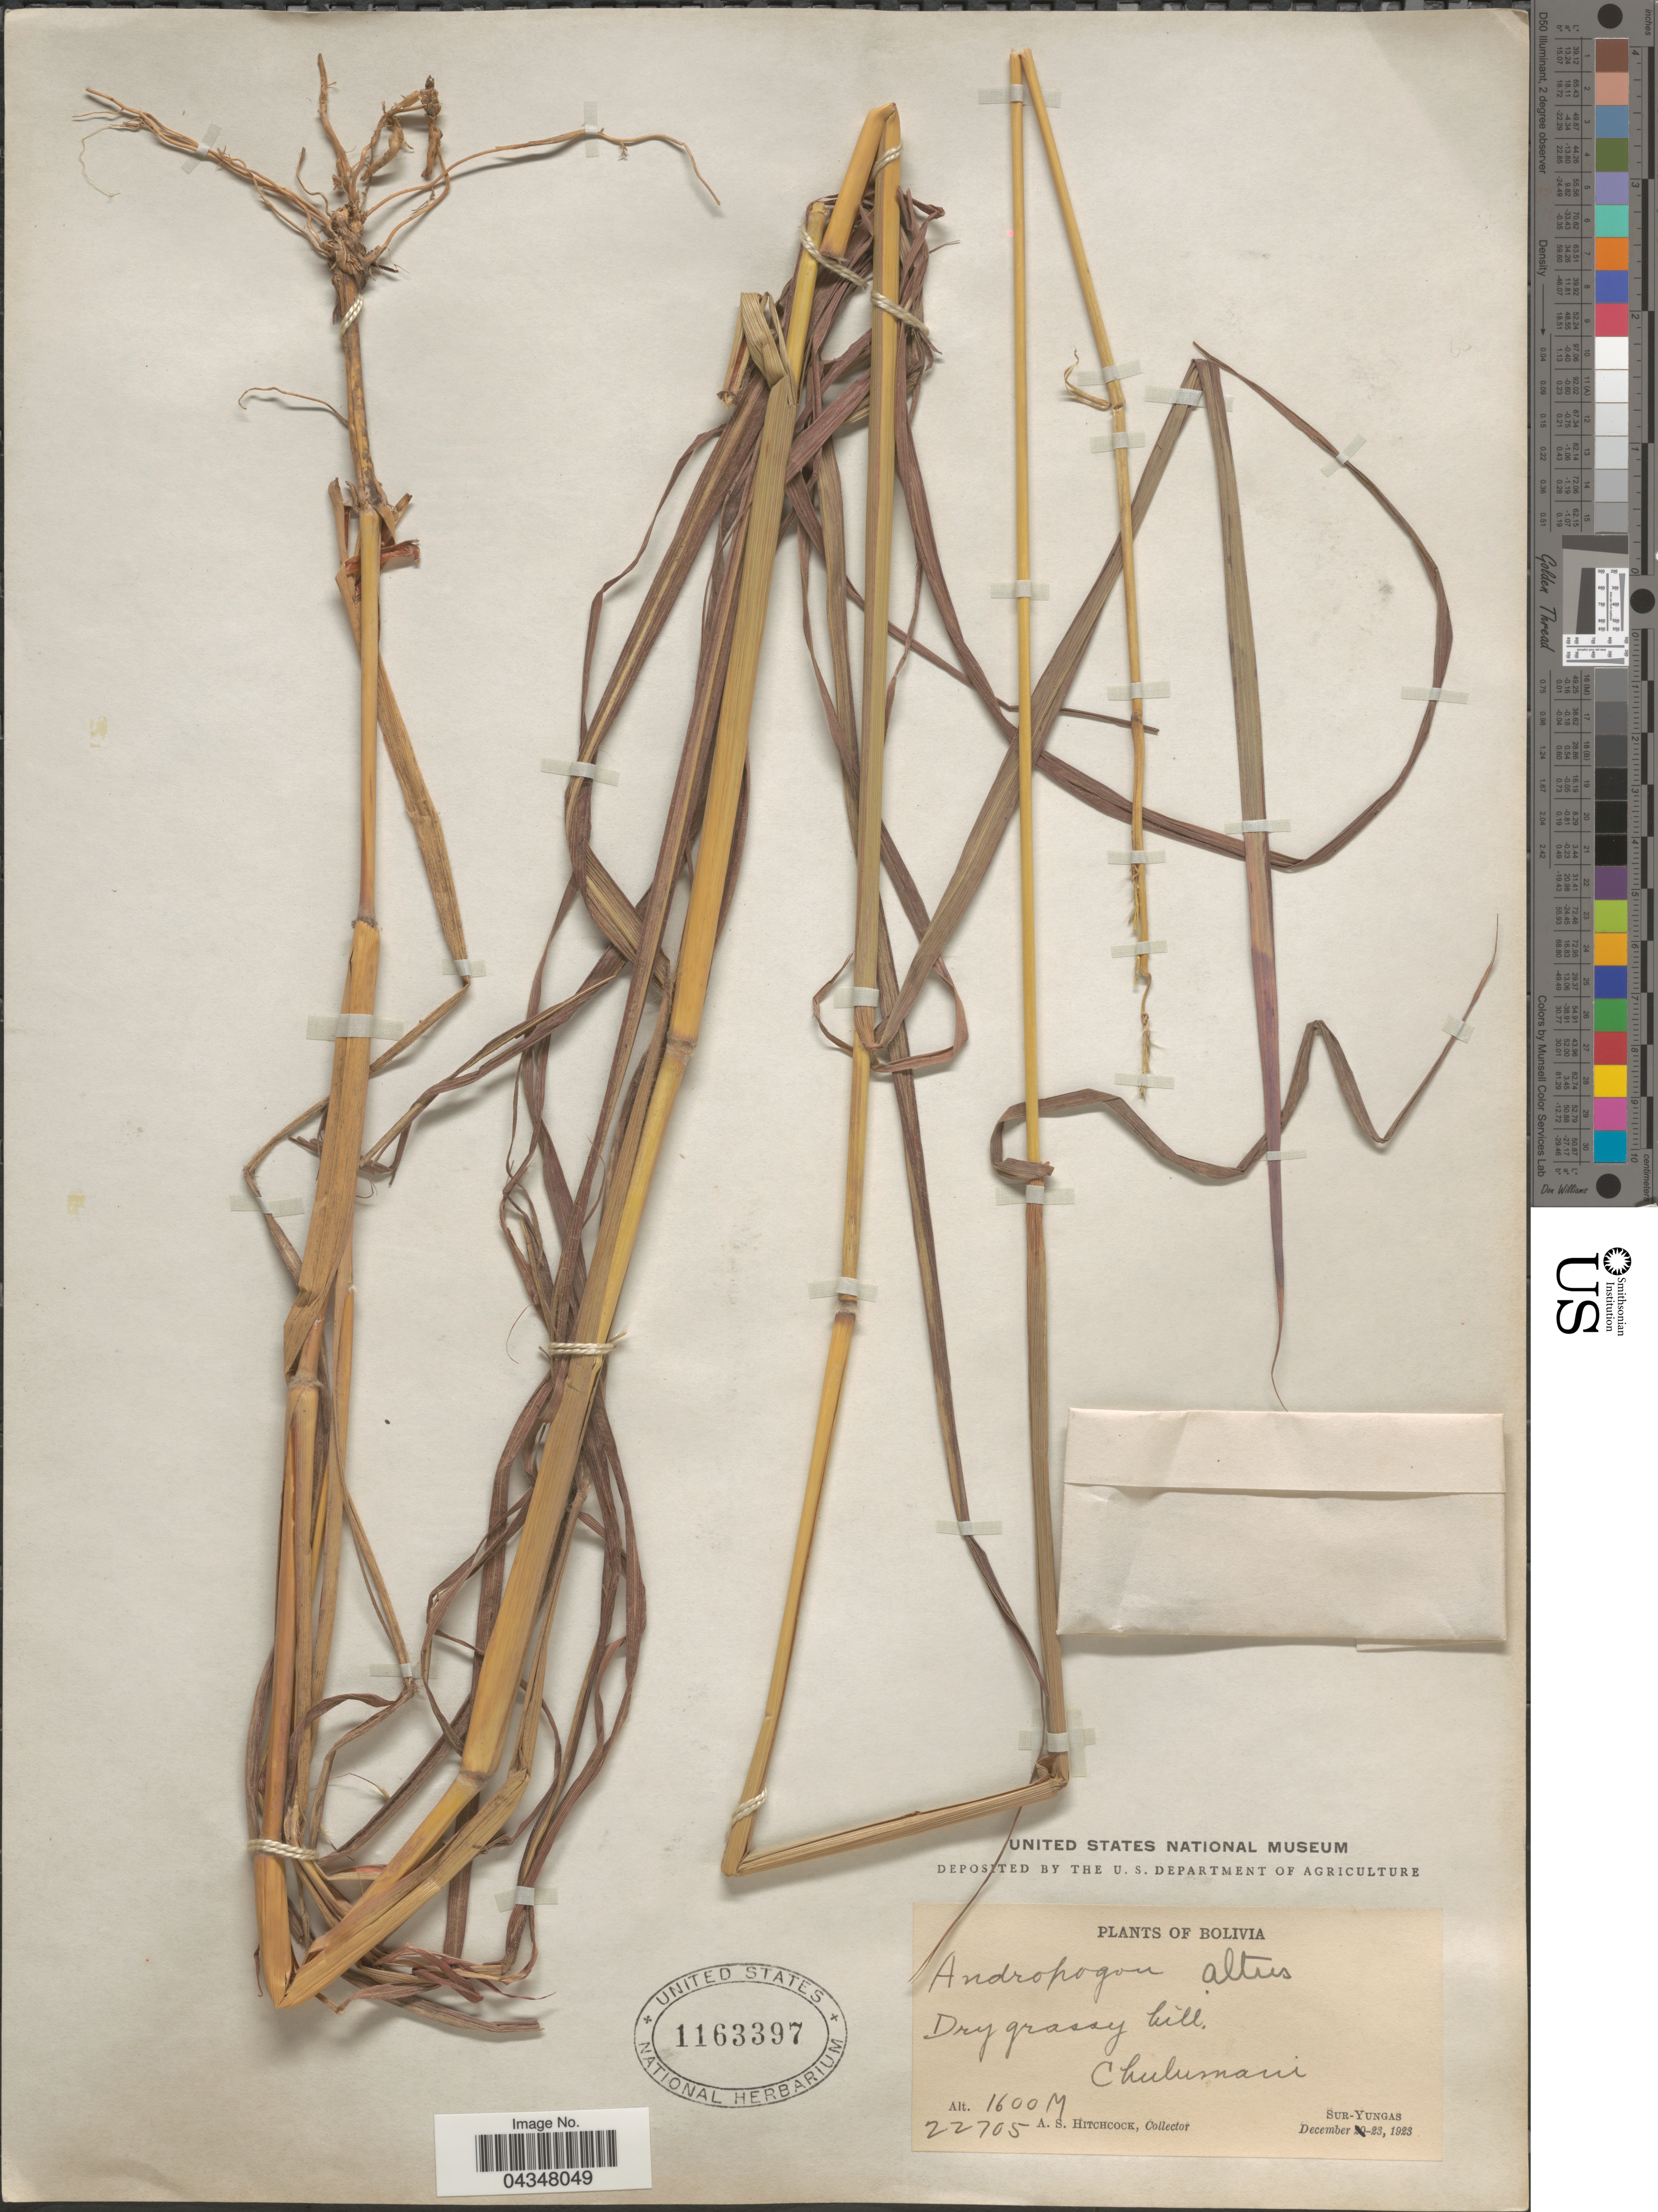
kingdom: Plantae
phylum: Tracheophyta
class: Liliopsida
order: Poales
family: Poaceae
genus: Bothriochloa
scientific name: Bothriochloa alta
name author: (Hitchc.) Henr.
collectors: A. S. Hitchcock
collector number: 22705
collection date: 1923-12-23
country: Bolivia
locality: Chulumani. Sur-Yungas.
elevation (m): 1600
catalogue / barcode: US 1163397